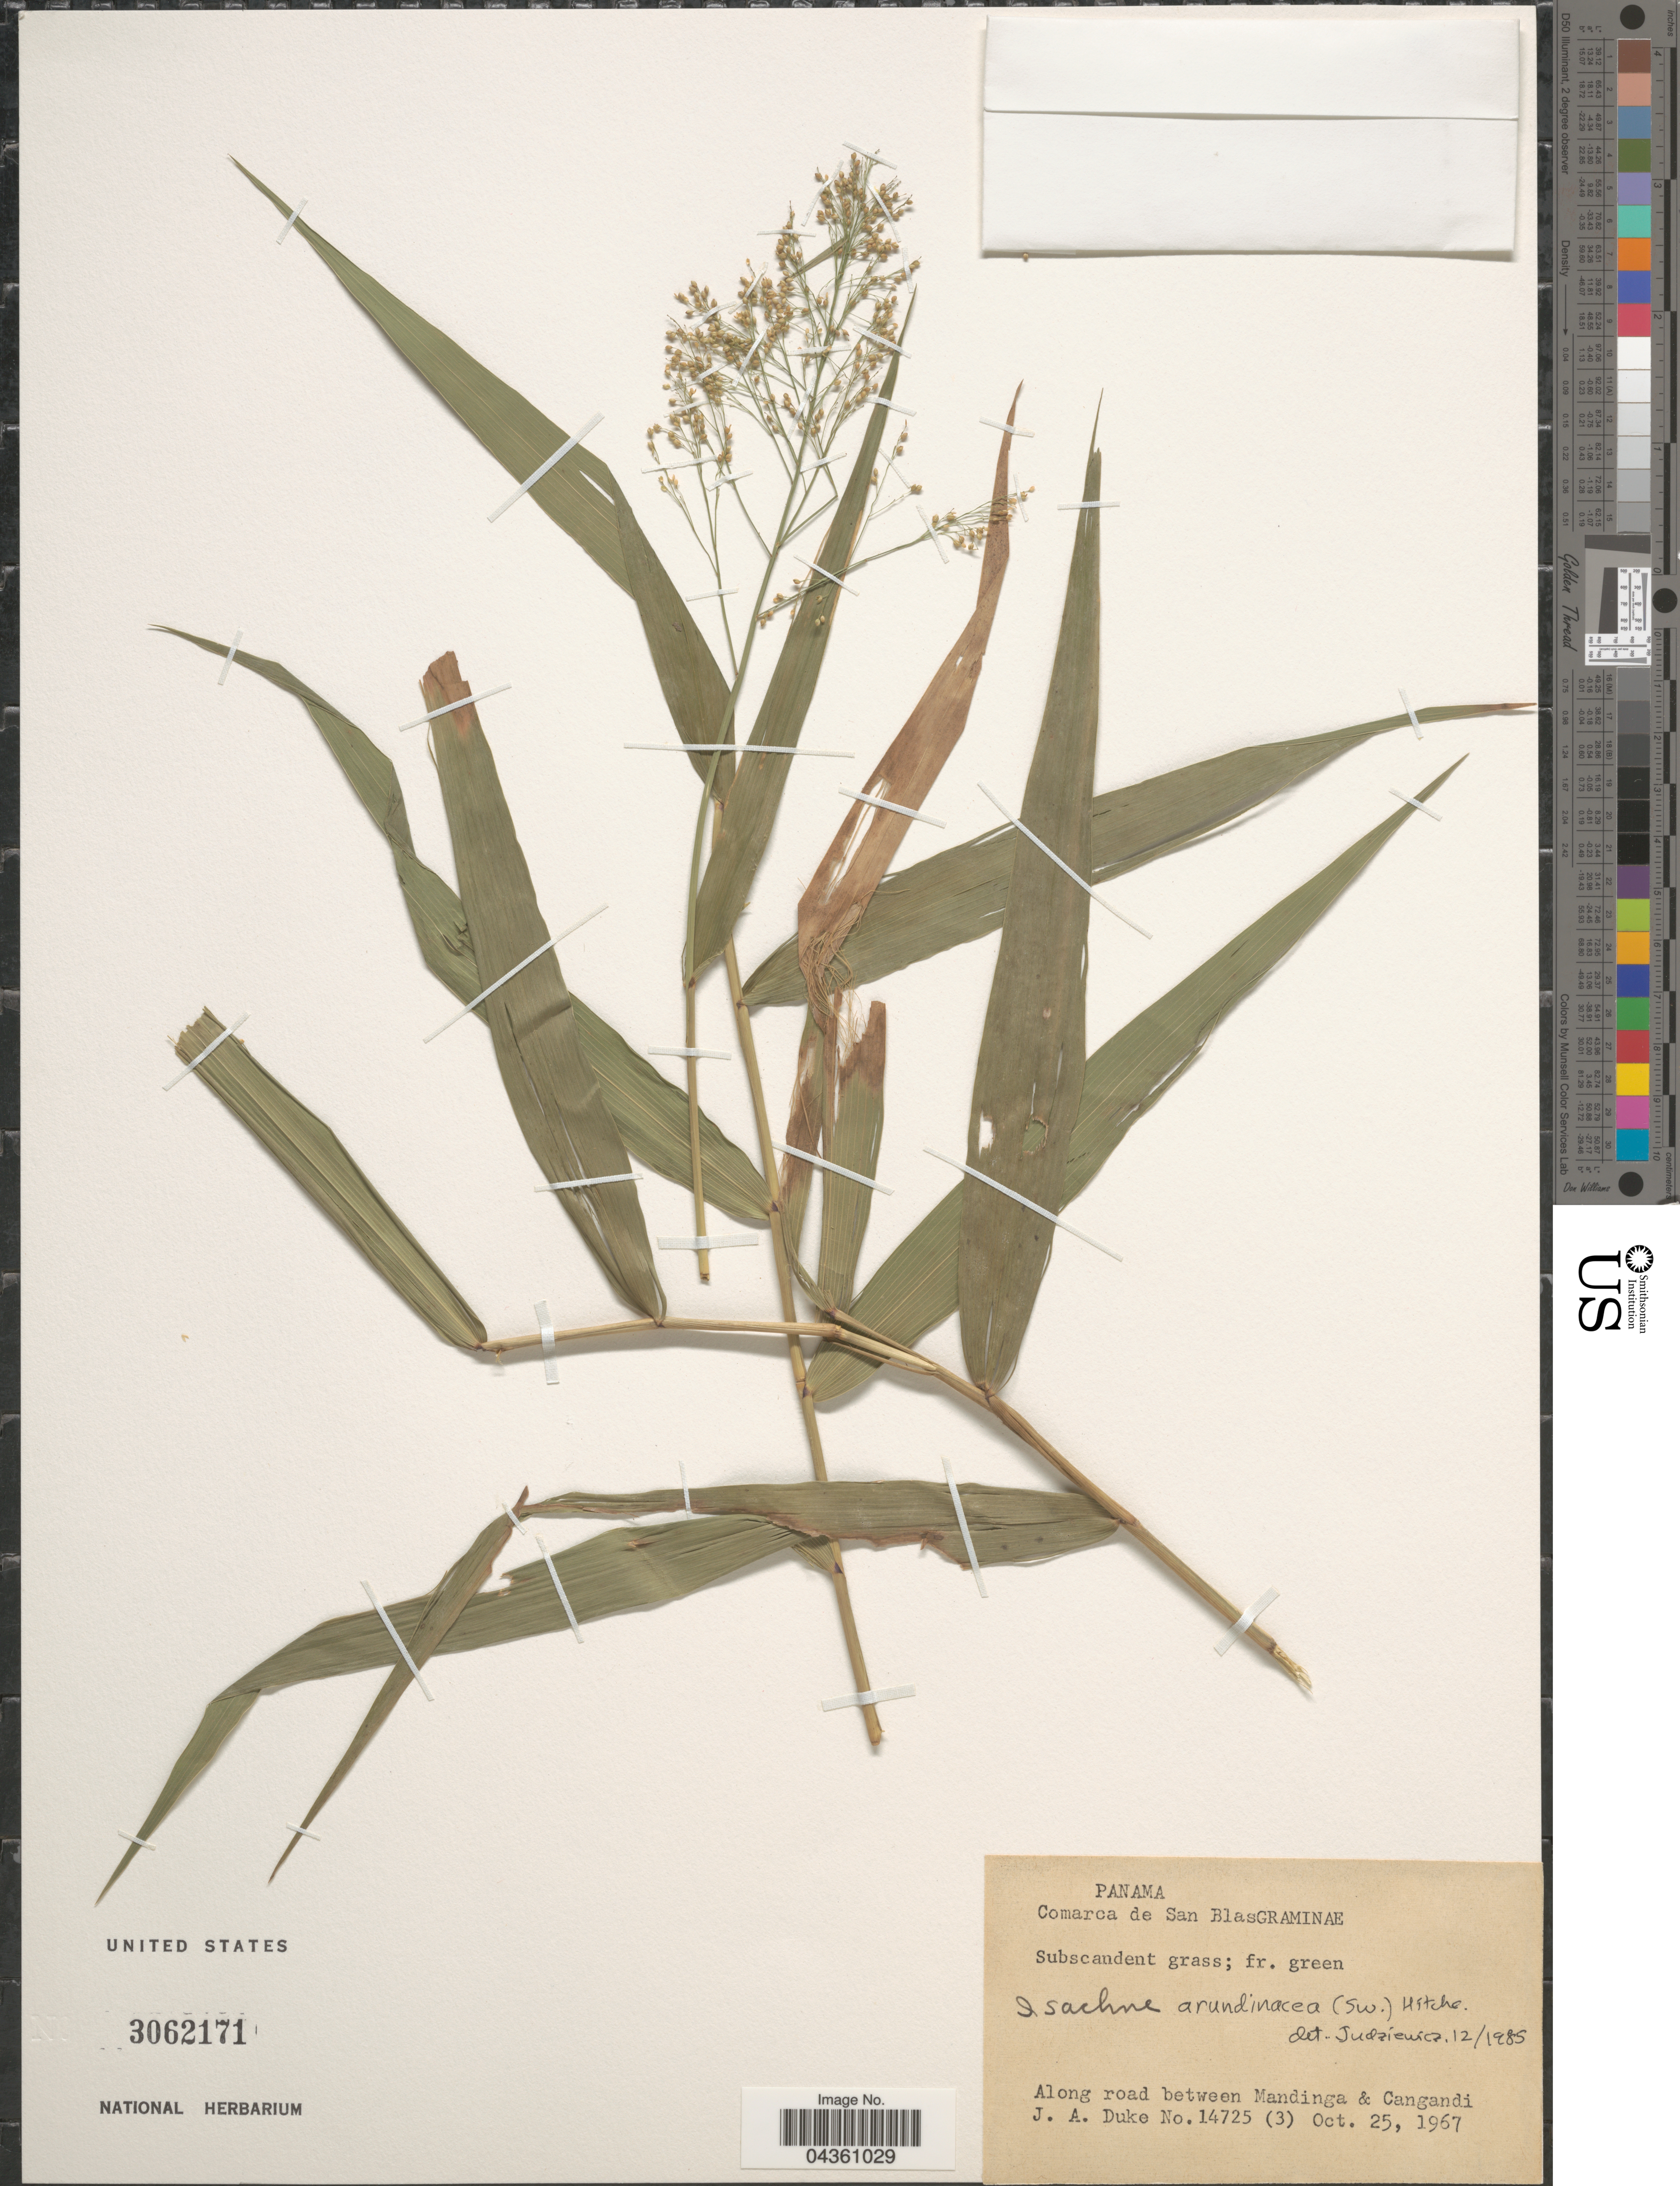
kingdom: Plantae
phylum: Tracheophyta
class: Liliopsida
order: Poales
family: Poaceae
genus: Isachne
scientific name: Isachne arundinacea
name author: (Sw.) Griseb.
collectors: J. A. Duke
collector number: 14725(3)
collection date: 1967-10-25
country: Panama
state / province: Kuna Yala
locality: Comarca de San Blas. Along road between Mandinga & Cangandi.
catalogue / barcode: US 3062171